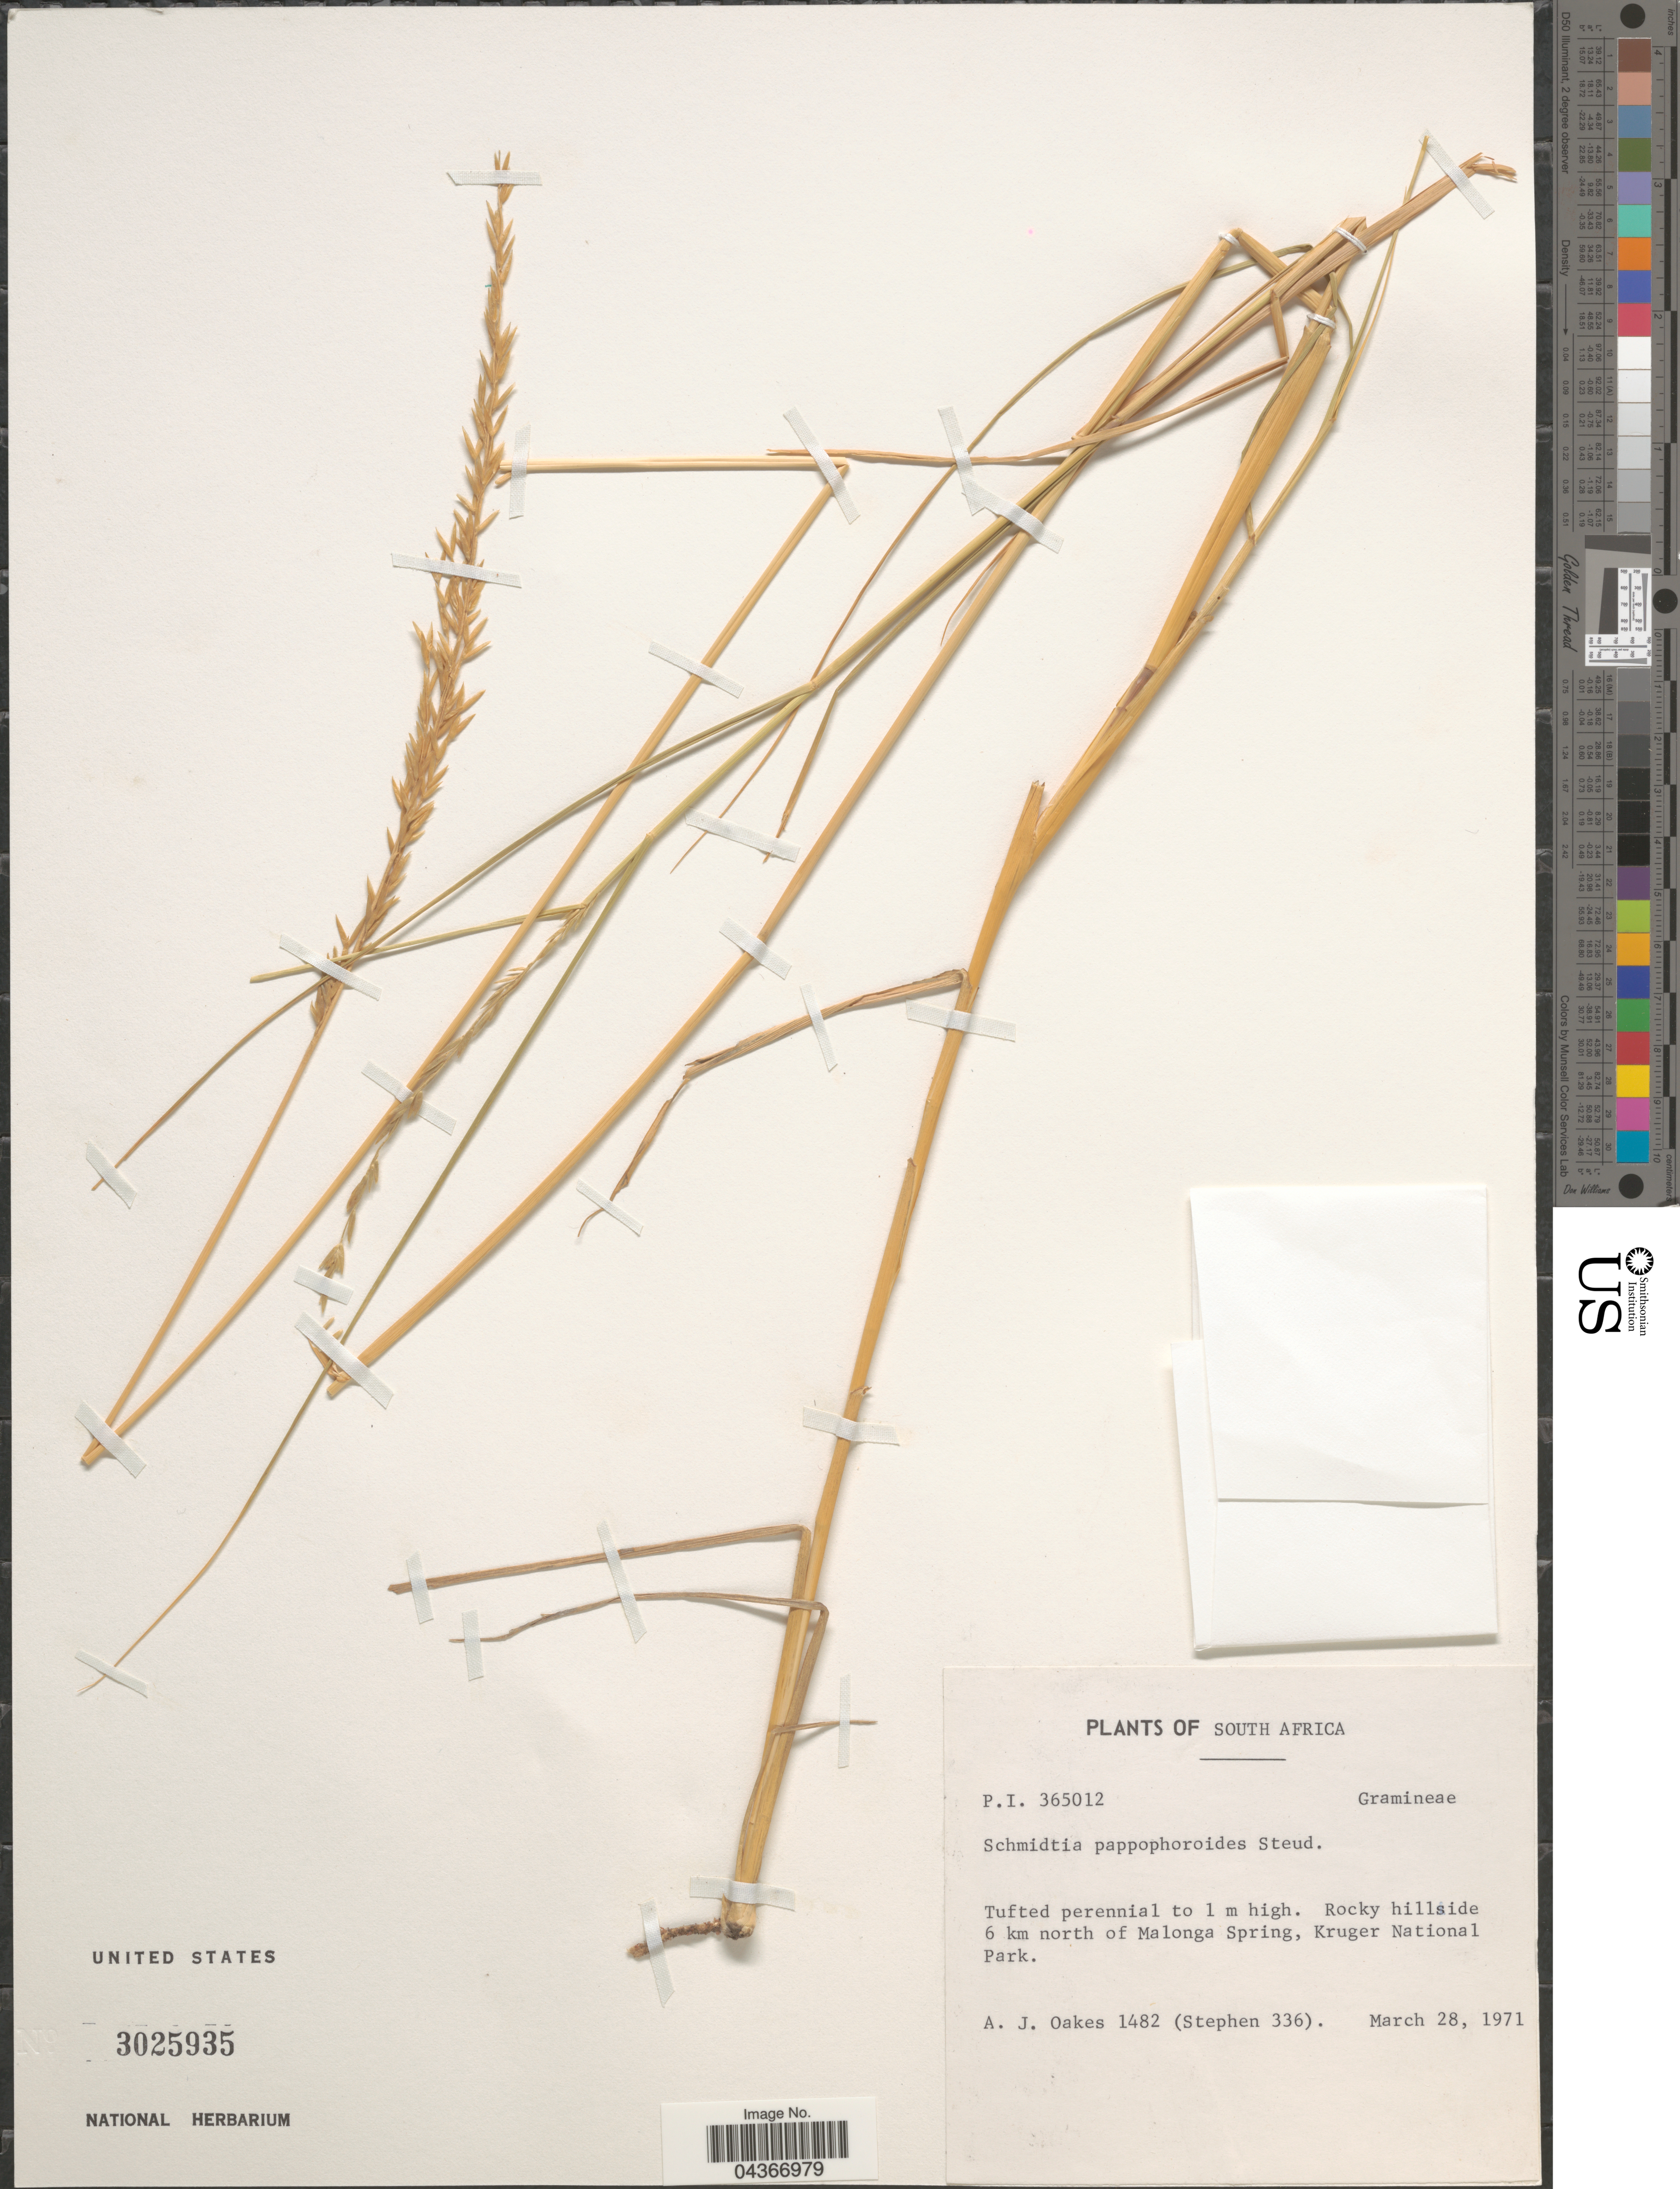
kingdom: Plantae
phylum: Tracheophyta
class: Liliopsida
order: Poales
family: Poaceae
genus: Schmidtia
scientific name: Schmidtia pappophoroides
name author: Steud. ex J.A. Schmidt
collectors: A. Oakes & Stephen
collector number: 1482/336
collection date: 1971-03-28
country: South Africa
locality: Rocky hillside 6 km north of Malonga Spring, Kruger National Park.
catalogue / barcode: US 3025935